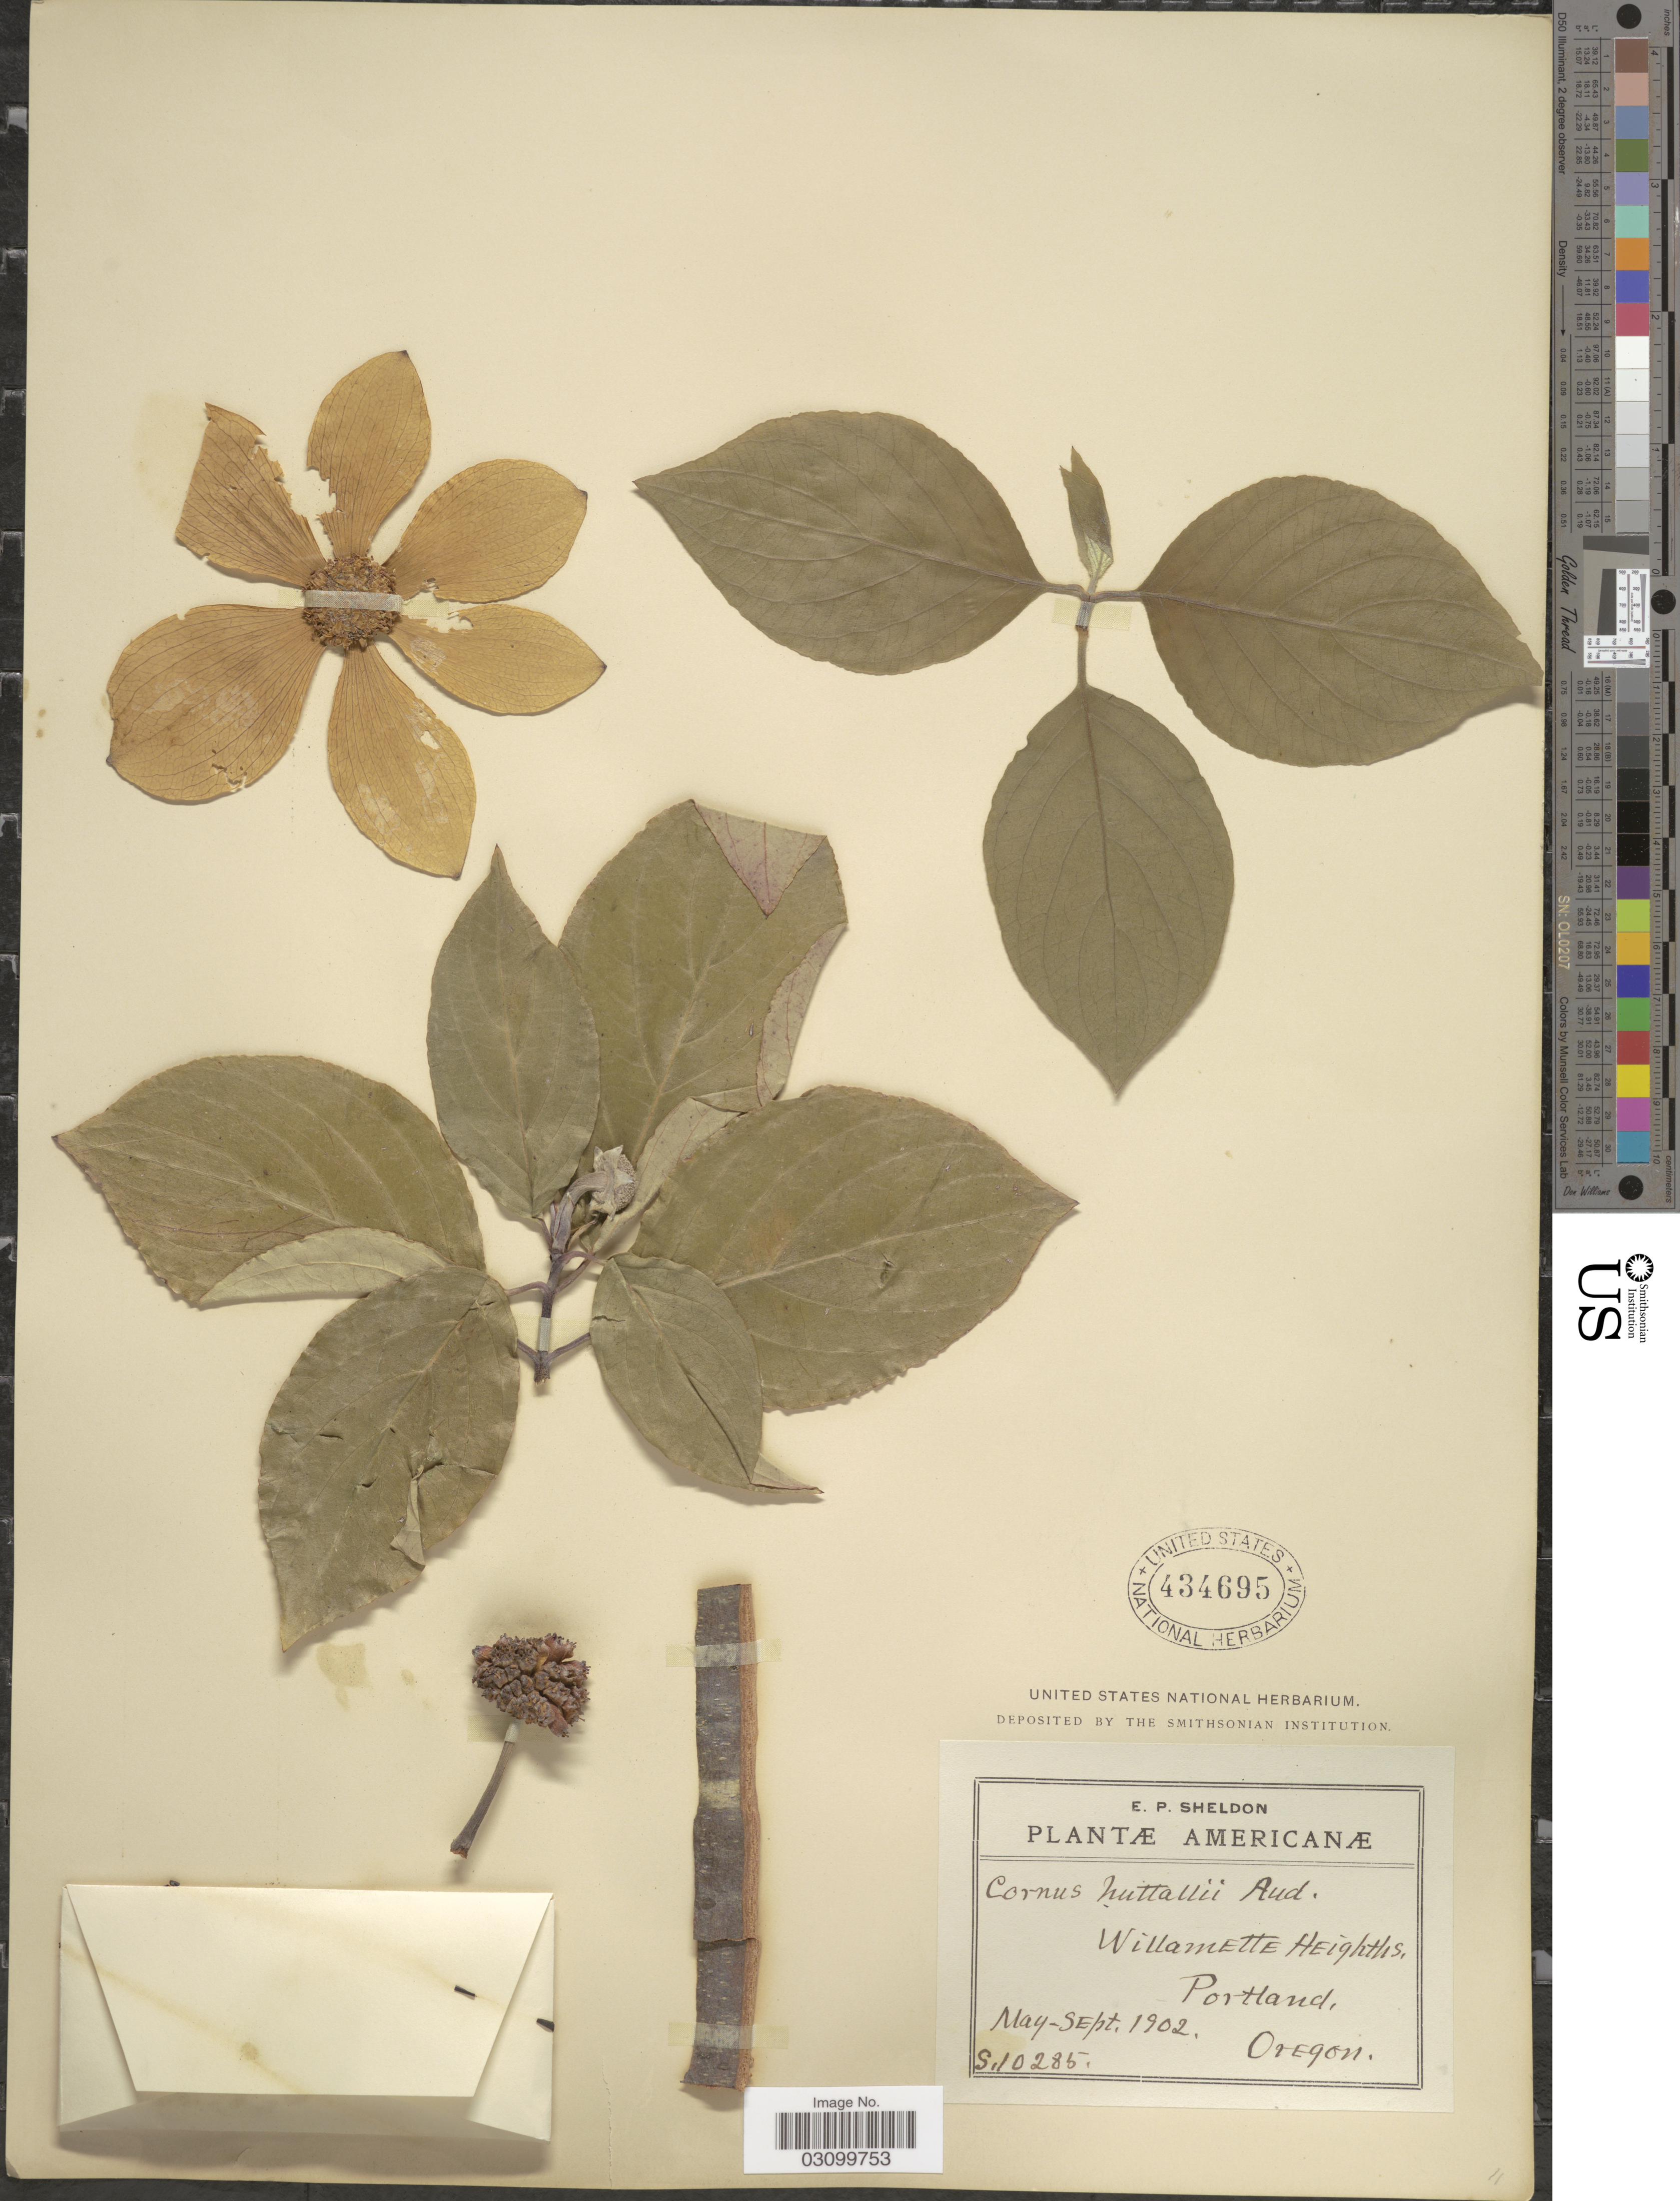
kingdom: Plantae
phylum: Tracheophyta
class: Magnoliopsida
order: Cornales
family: Cornaceae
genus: Cornus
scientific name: Cornus nuttallii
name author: Audubon ex Torr. & A. Gray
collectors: E. P. Sheldon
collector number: s10285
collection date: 1902-05/1902-09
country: United States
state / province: Oregon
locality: Willamette Heights, Portland.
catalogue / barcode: US 434695